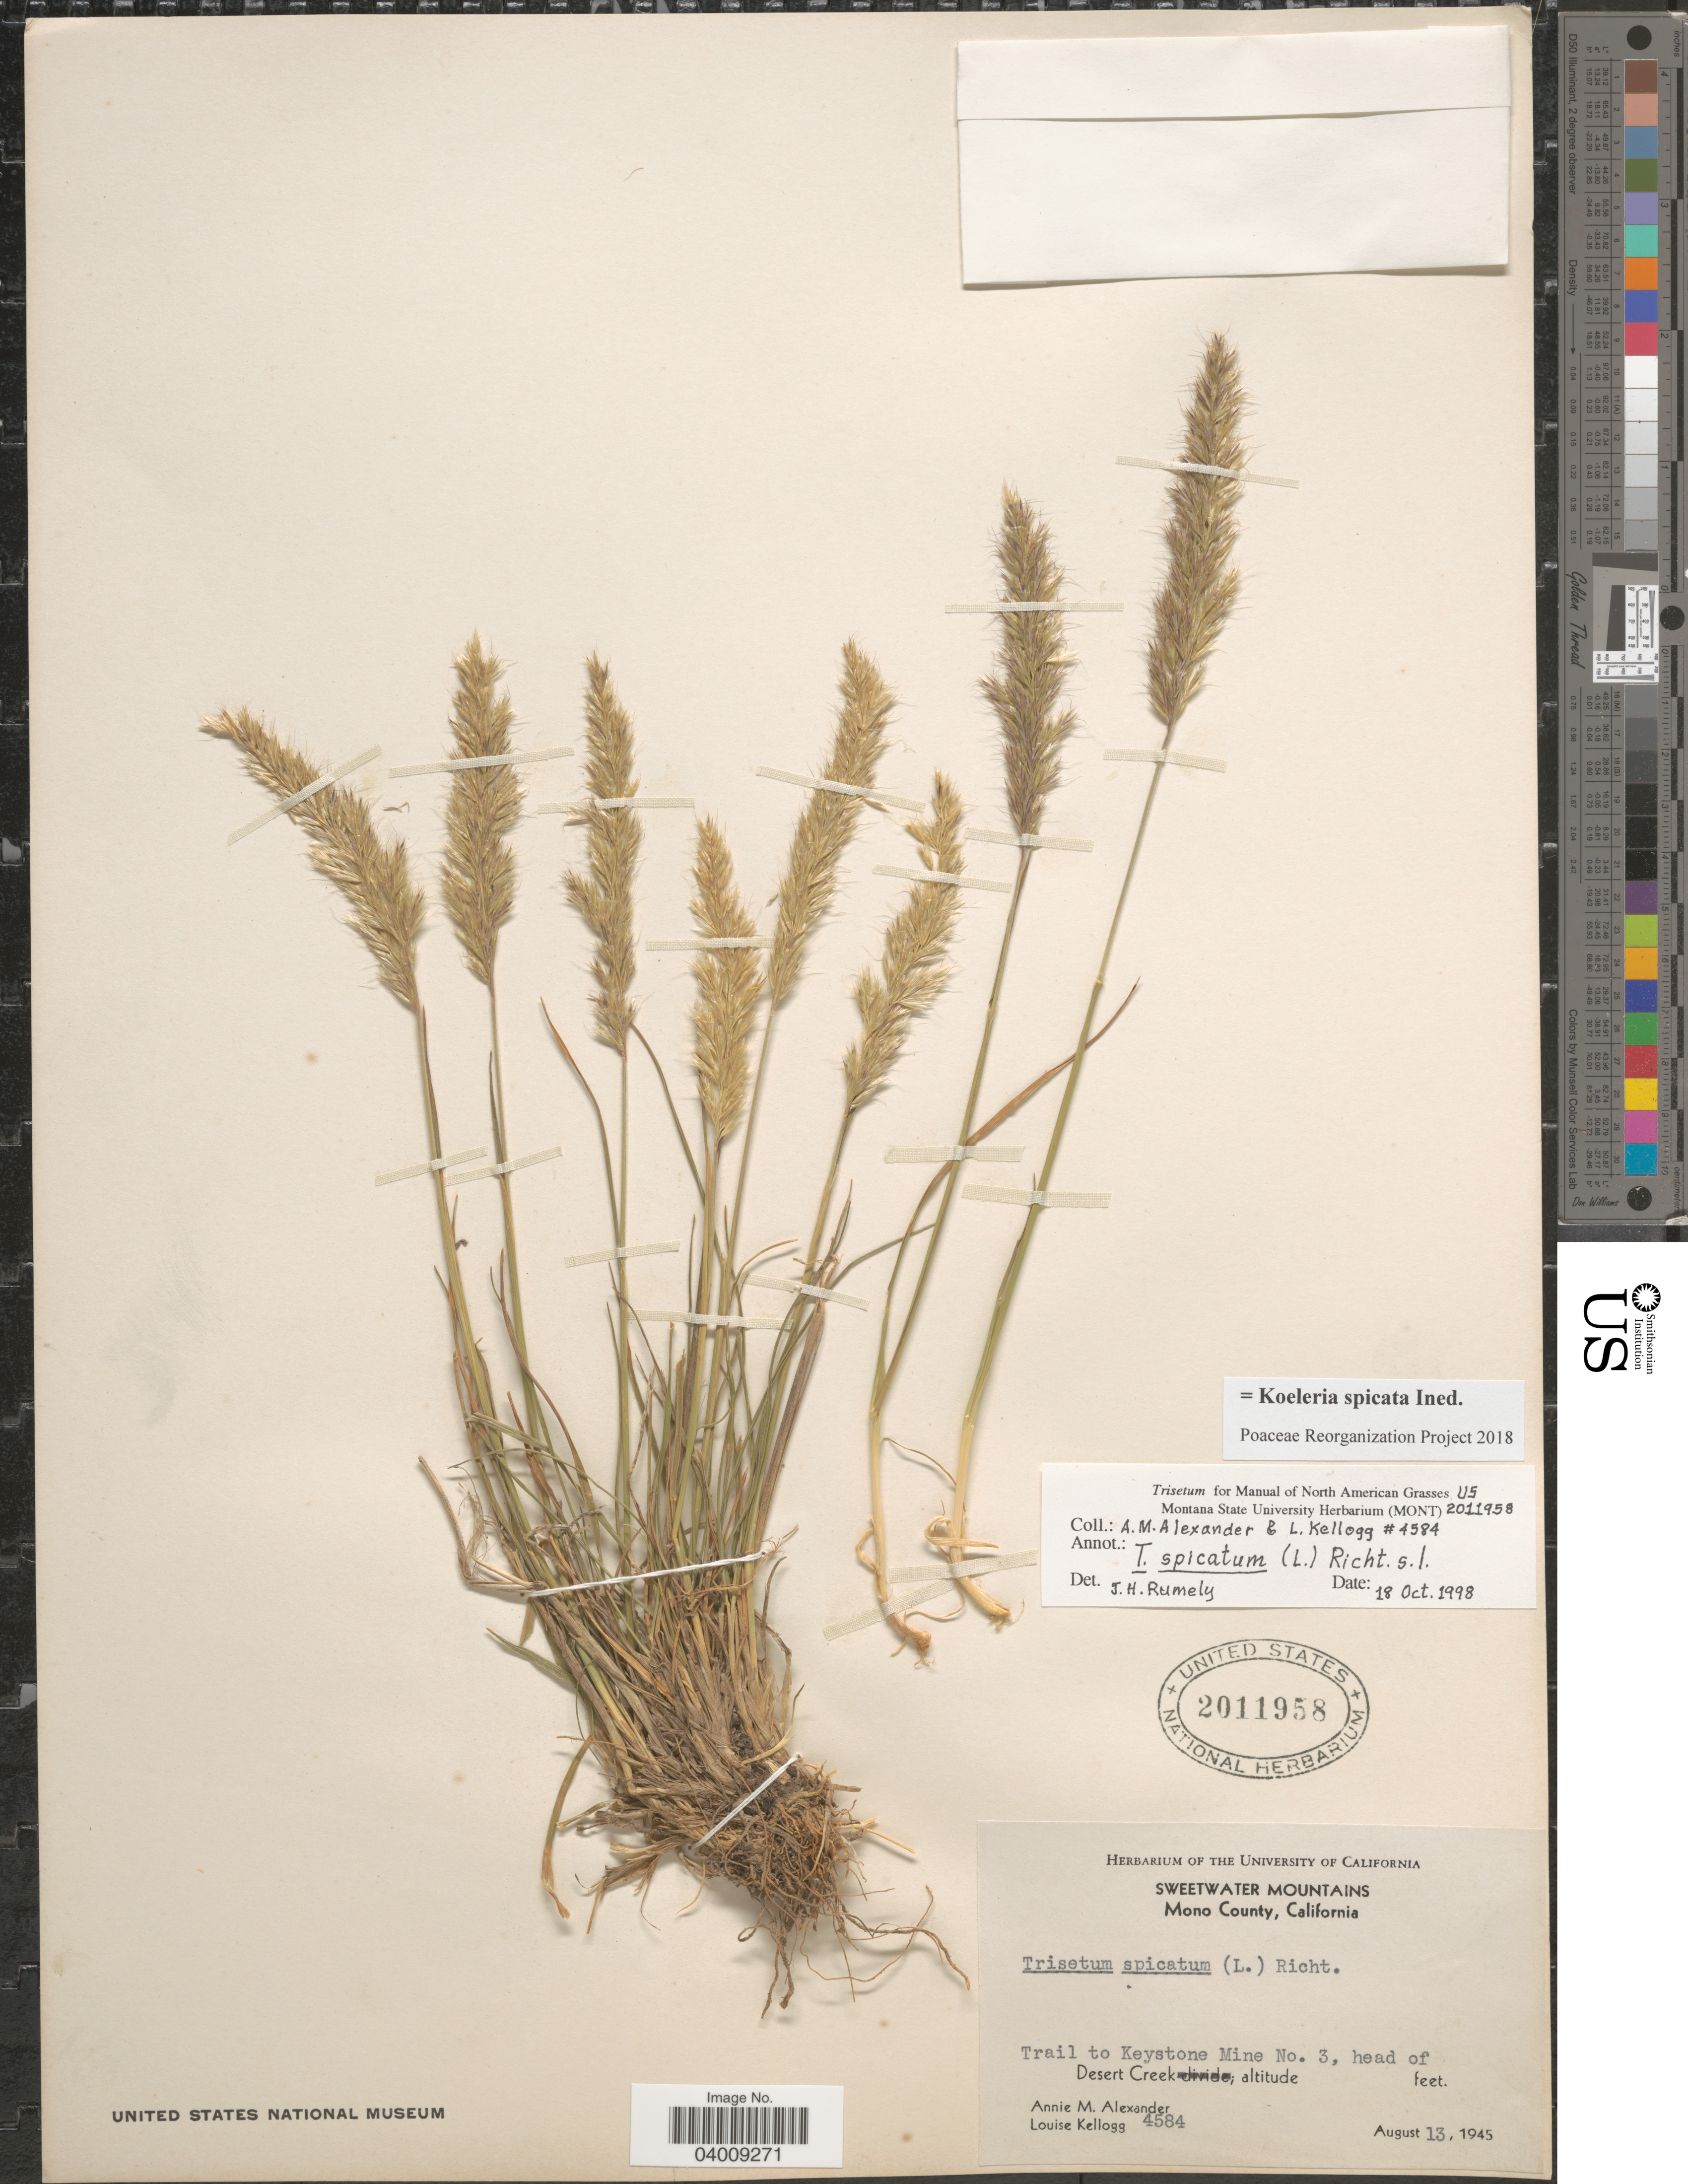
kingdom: Plantae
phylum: Tracheophyta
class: Liliopsida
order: Poales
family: Poaceae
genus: Koeleria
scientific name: Koeleria spicata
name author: (L.) Barberá et al.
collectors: A. M. Alexander & L. Kellogg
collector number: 4584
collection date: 1945-08-13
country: United States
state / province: California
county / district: Mono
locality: Sweetwater Mountains. Mono County. Trail to Keystone Mine No. 3, head of Desert Creek.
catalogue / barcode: US 2011958